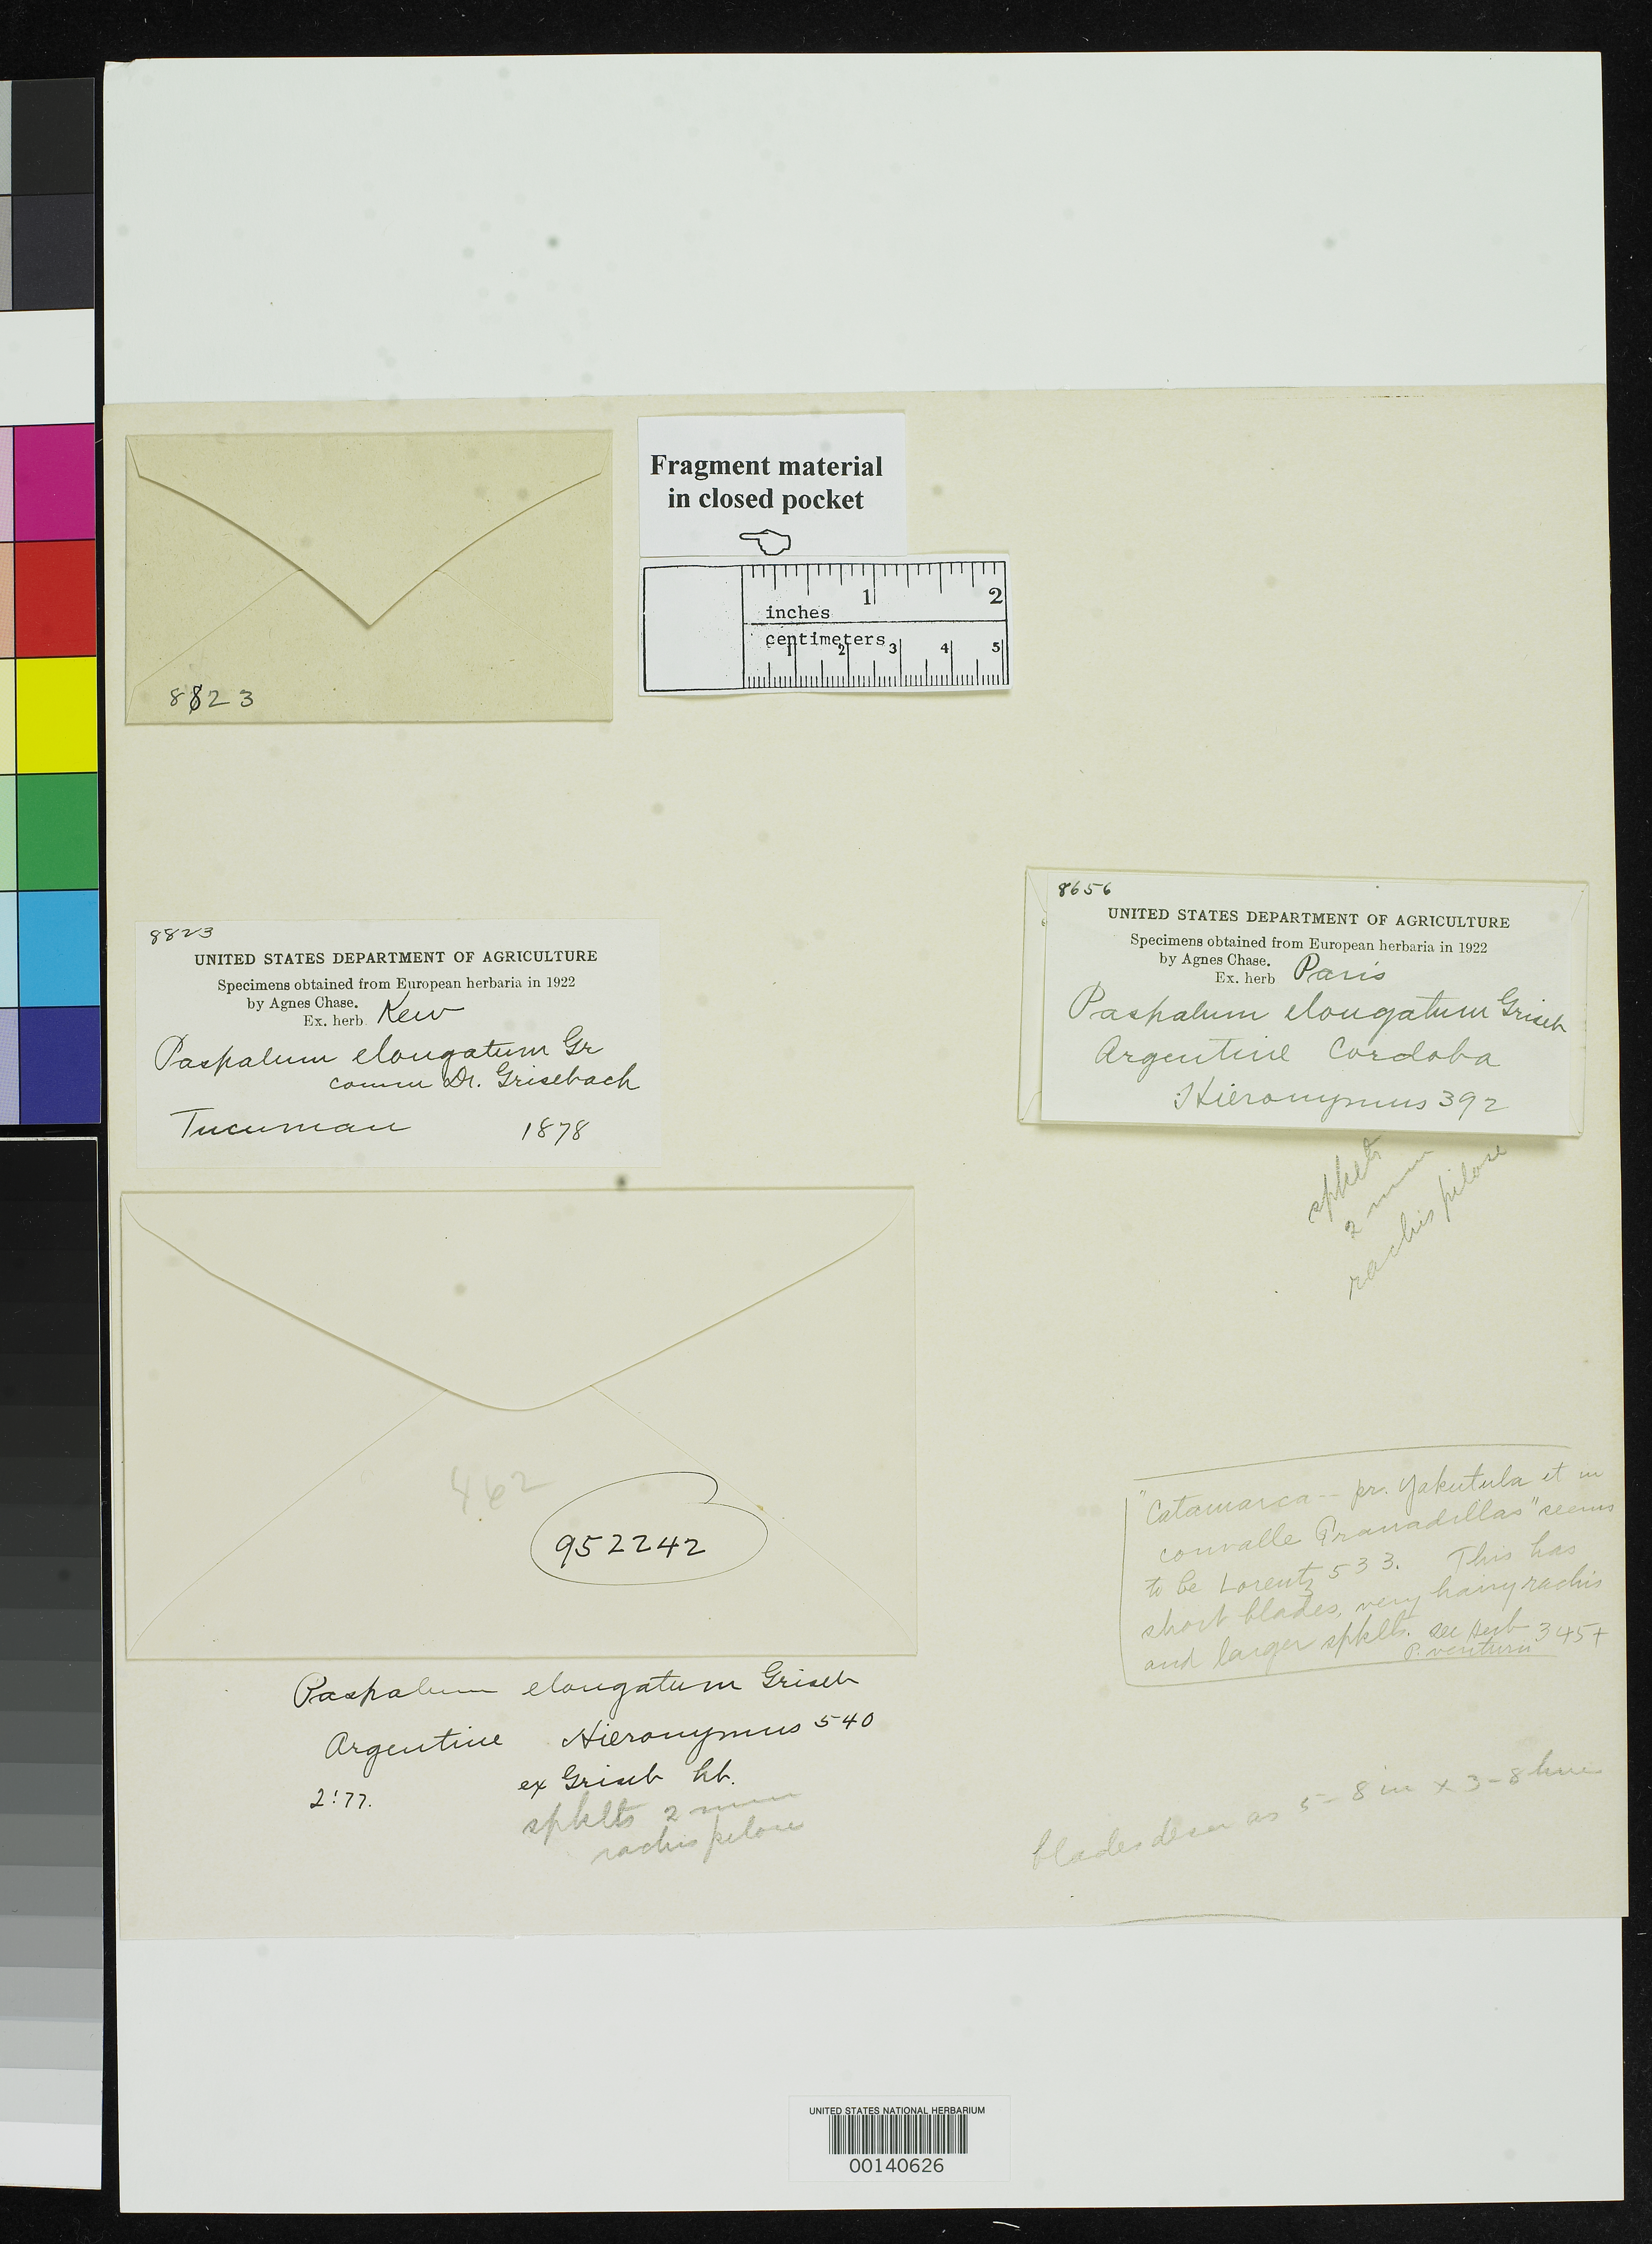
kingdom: Plantae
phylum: Tracheophyta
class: Liliopsida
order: Poales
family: Poaceae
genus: Paspalum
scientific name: Paspalum elongatum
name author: Griseb.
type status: Type Fragment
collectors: G. H. Hieronymus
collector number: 392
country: Argentina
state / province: Córdoba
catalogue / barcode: US 952242